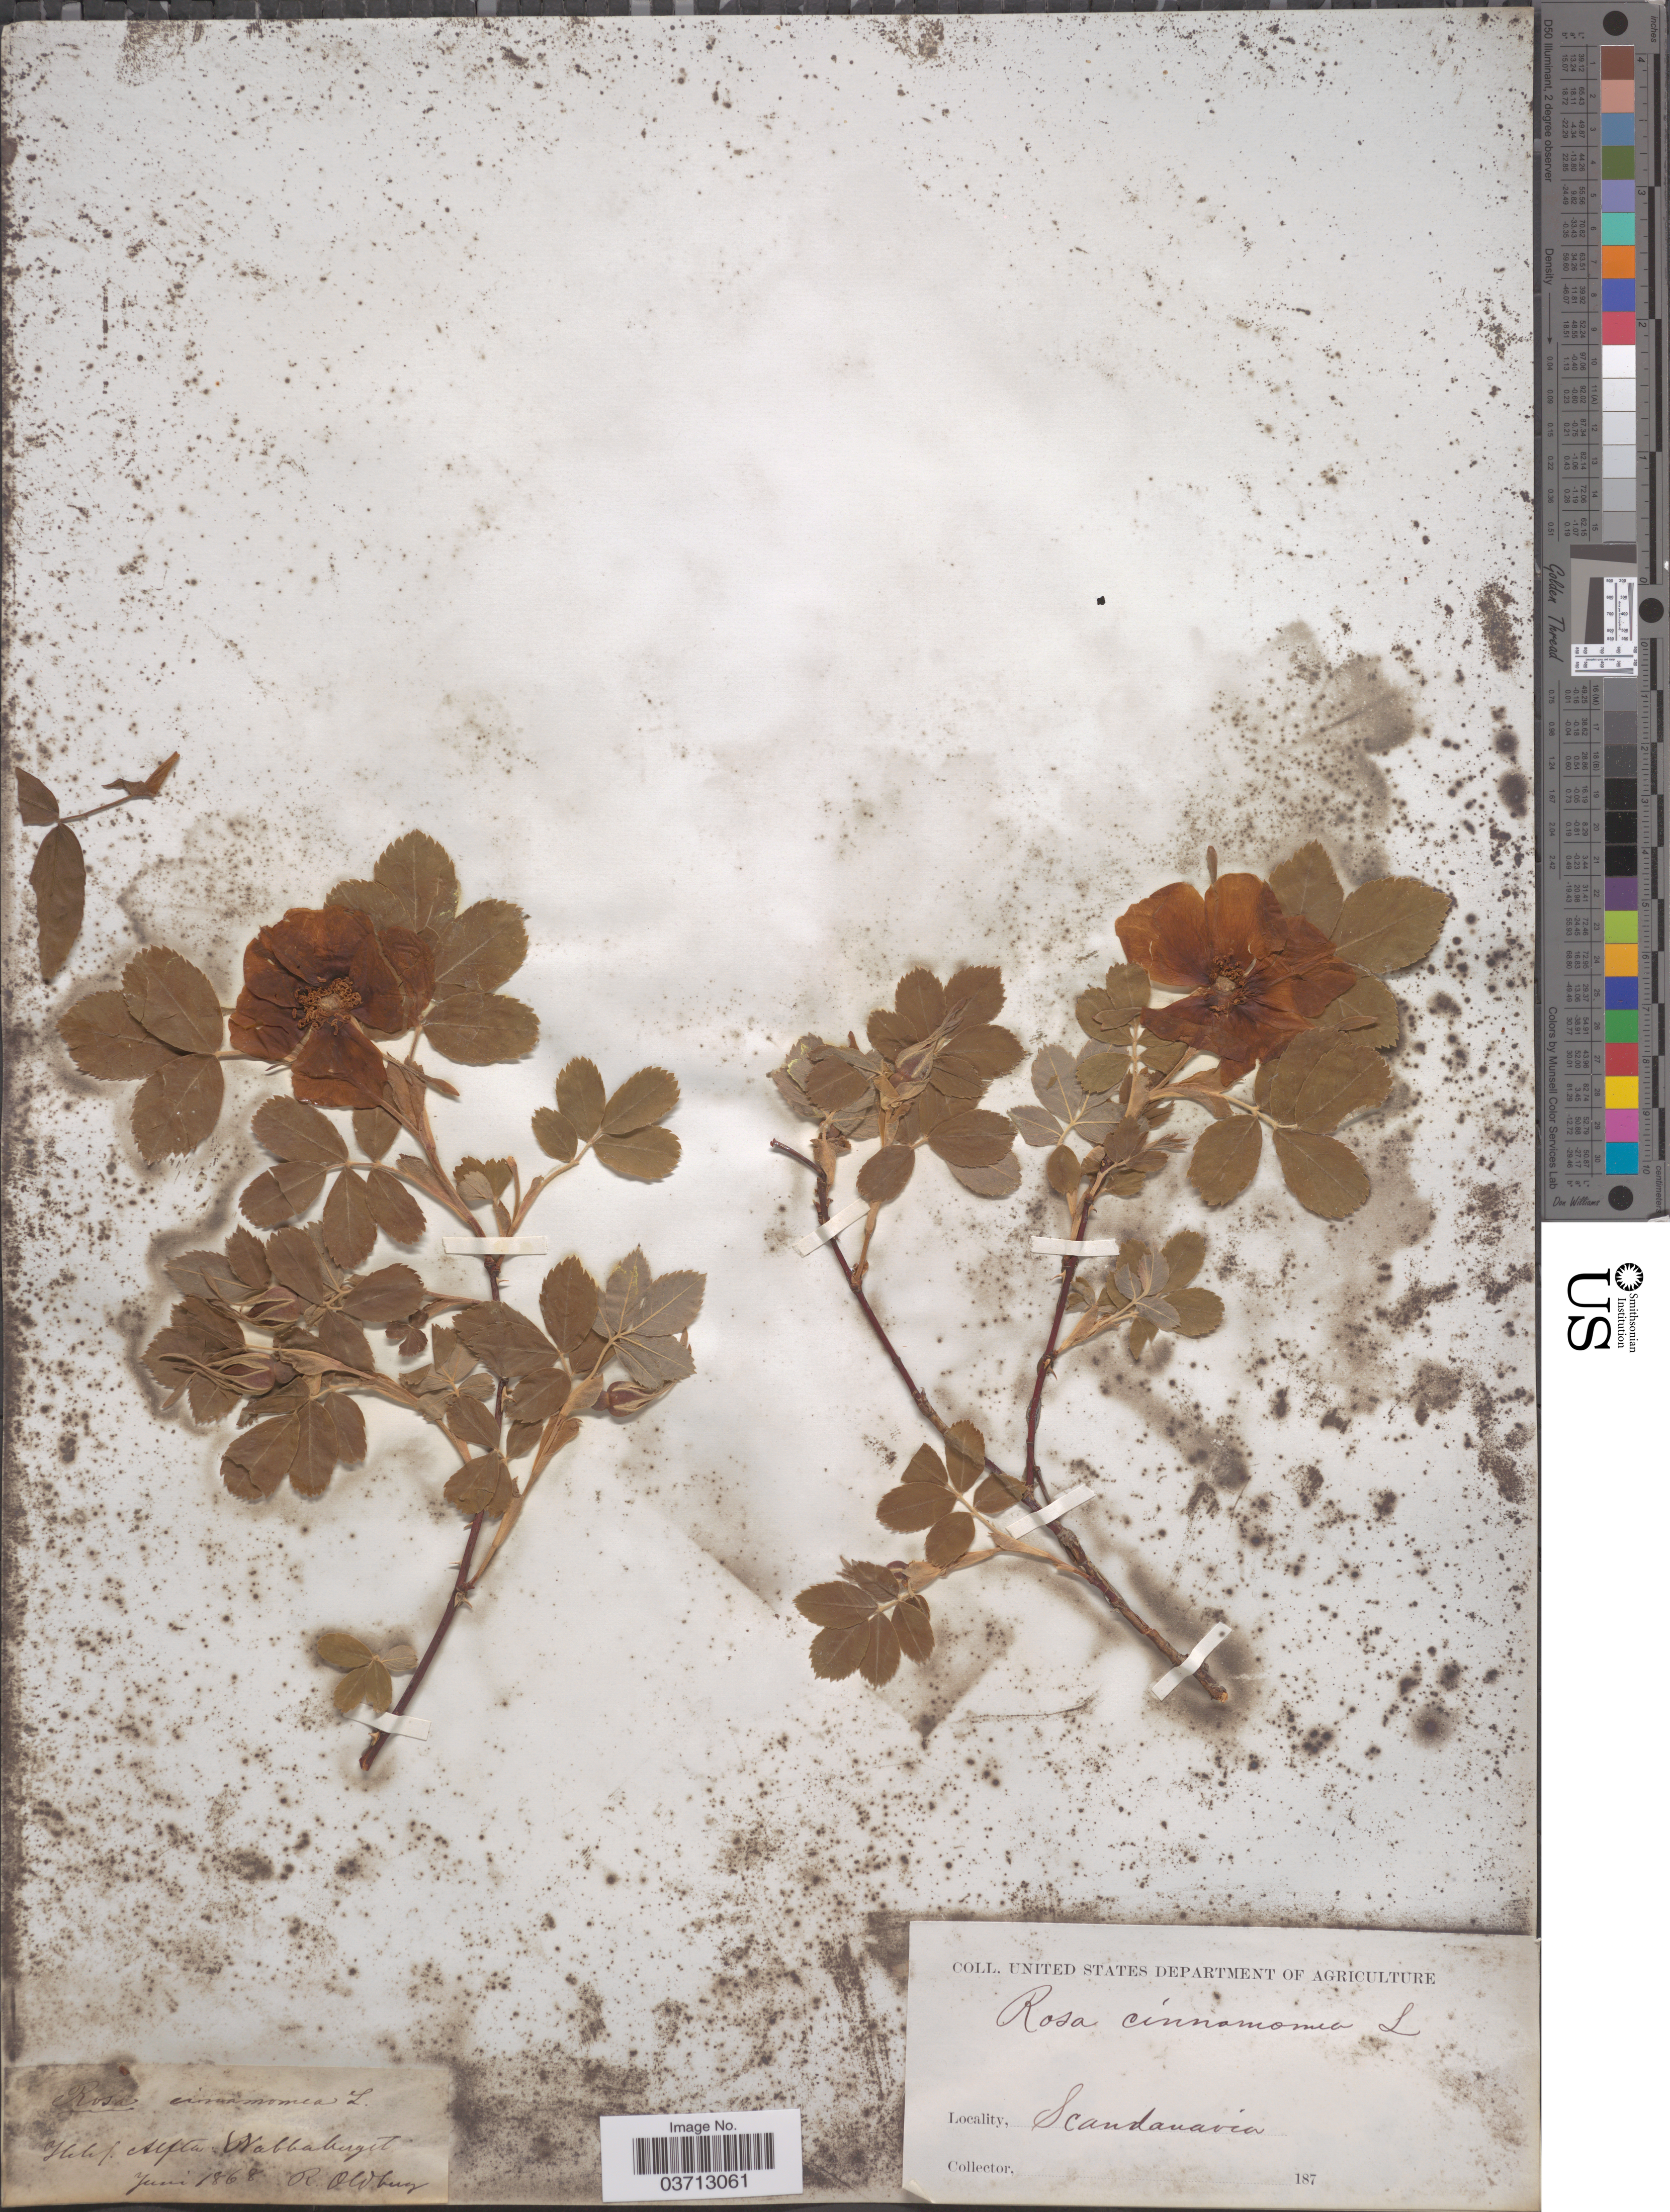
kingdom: Plantae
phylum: Tracheophyta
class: Magnoliopsida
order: Rosales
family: Rosaceae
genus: Rosa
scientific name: Rosa cinnamomea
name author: L.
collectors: R. Oldberg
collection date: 1868-06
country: Sweden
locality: Helsl. Alfta. Nabbaberget. Scandinavia.